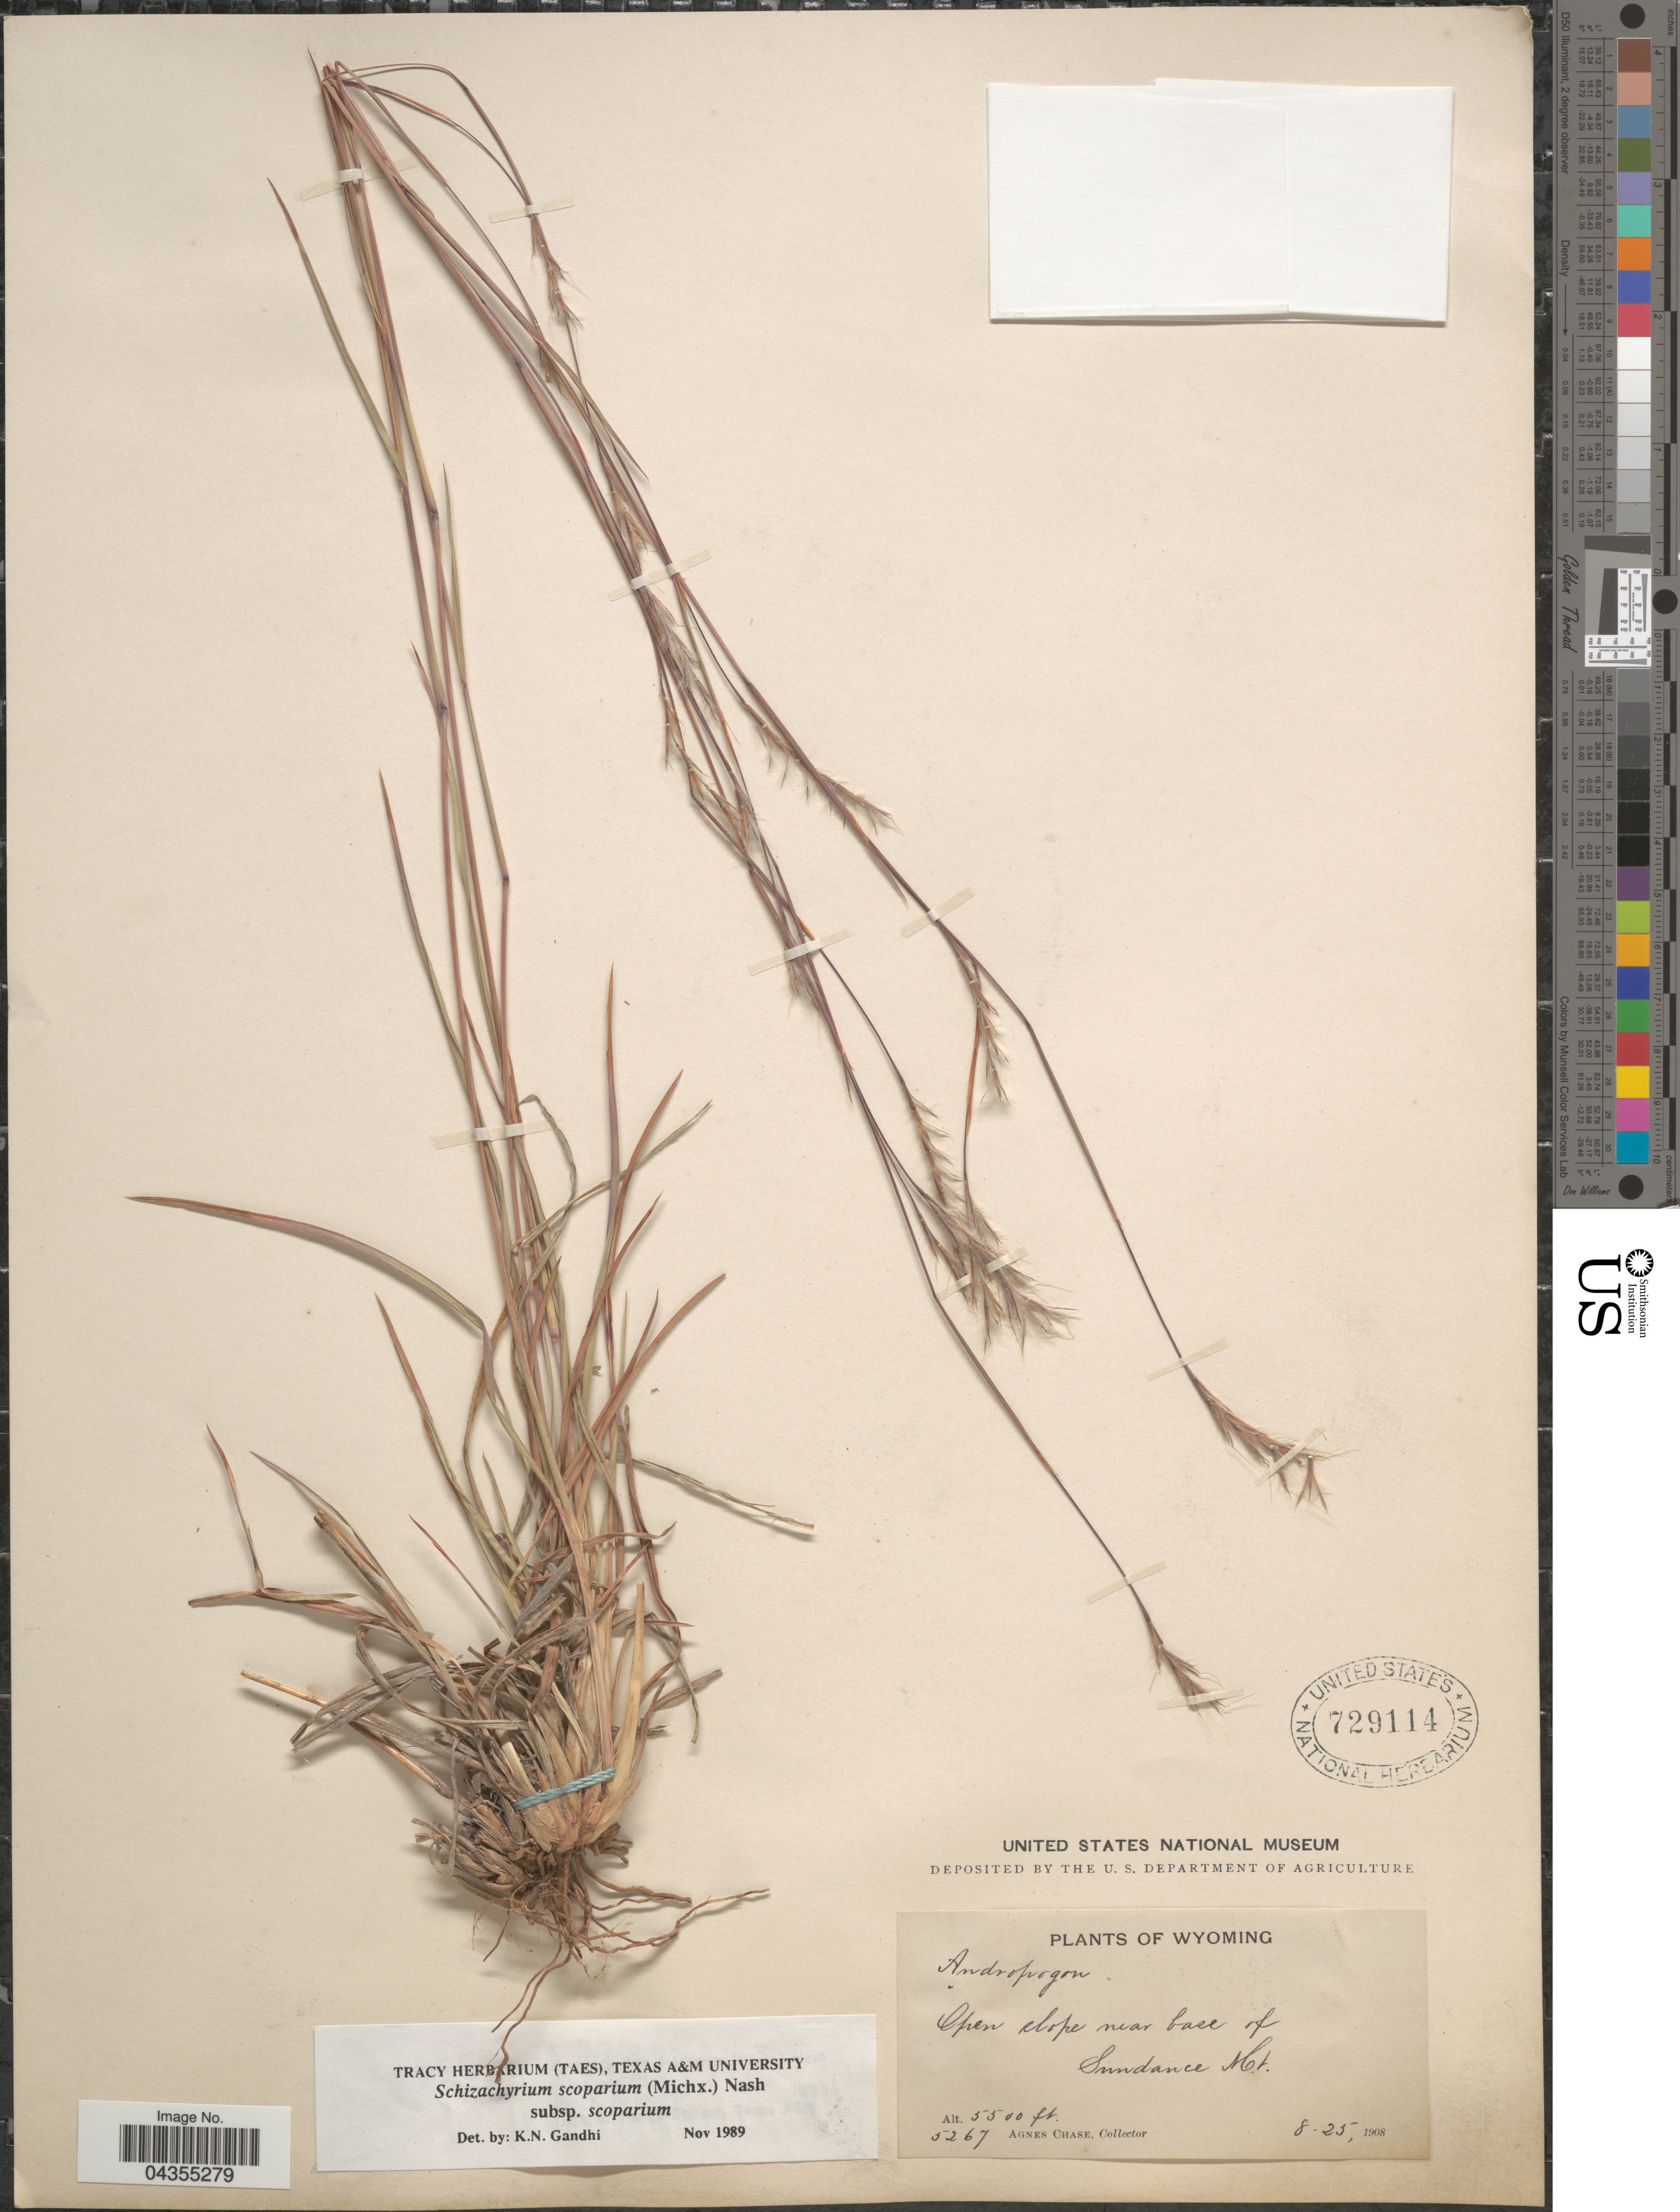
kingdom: Plantae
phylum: Tracheophyta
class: Liliopsida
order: Poales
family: Poaceae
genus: Schizachyrium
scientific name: Schizachyrium scoparium var. scoparium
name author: (Michx.) Nash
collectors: A. Chase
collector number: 5267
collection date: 1908-08-25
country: United States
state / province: Wyoming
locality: Open slope near base of Sundance Mt.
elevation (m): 1676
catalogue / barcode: US 729114